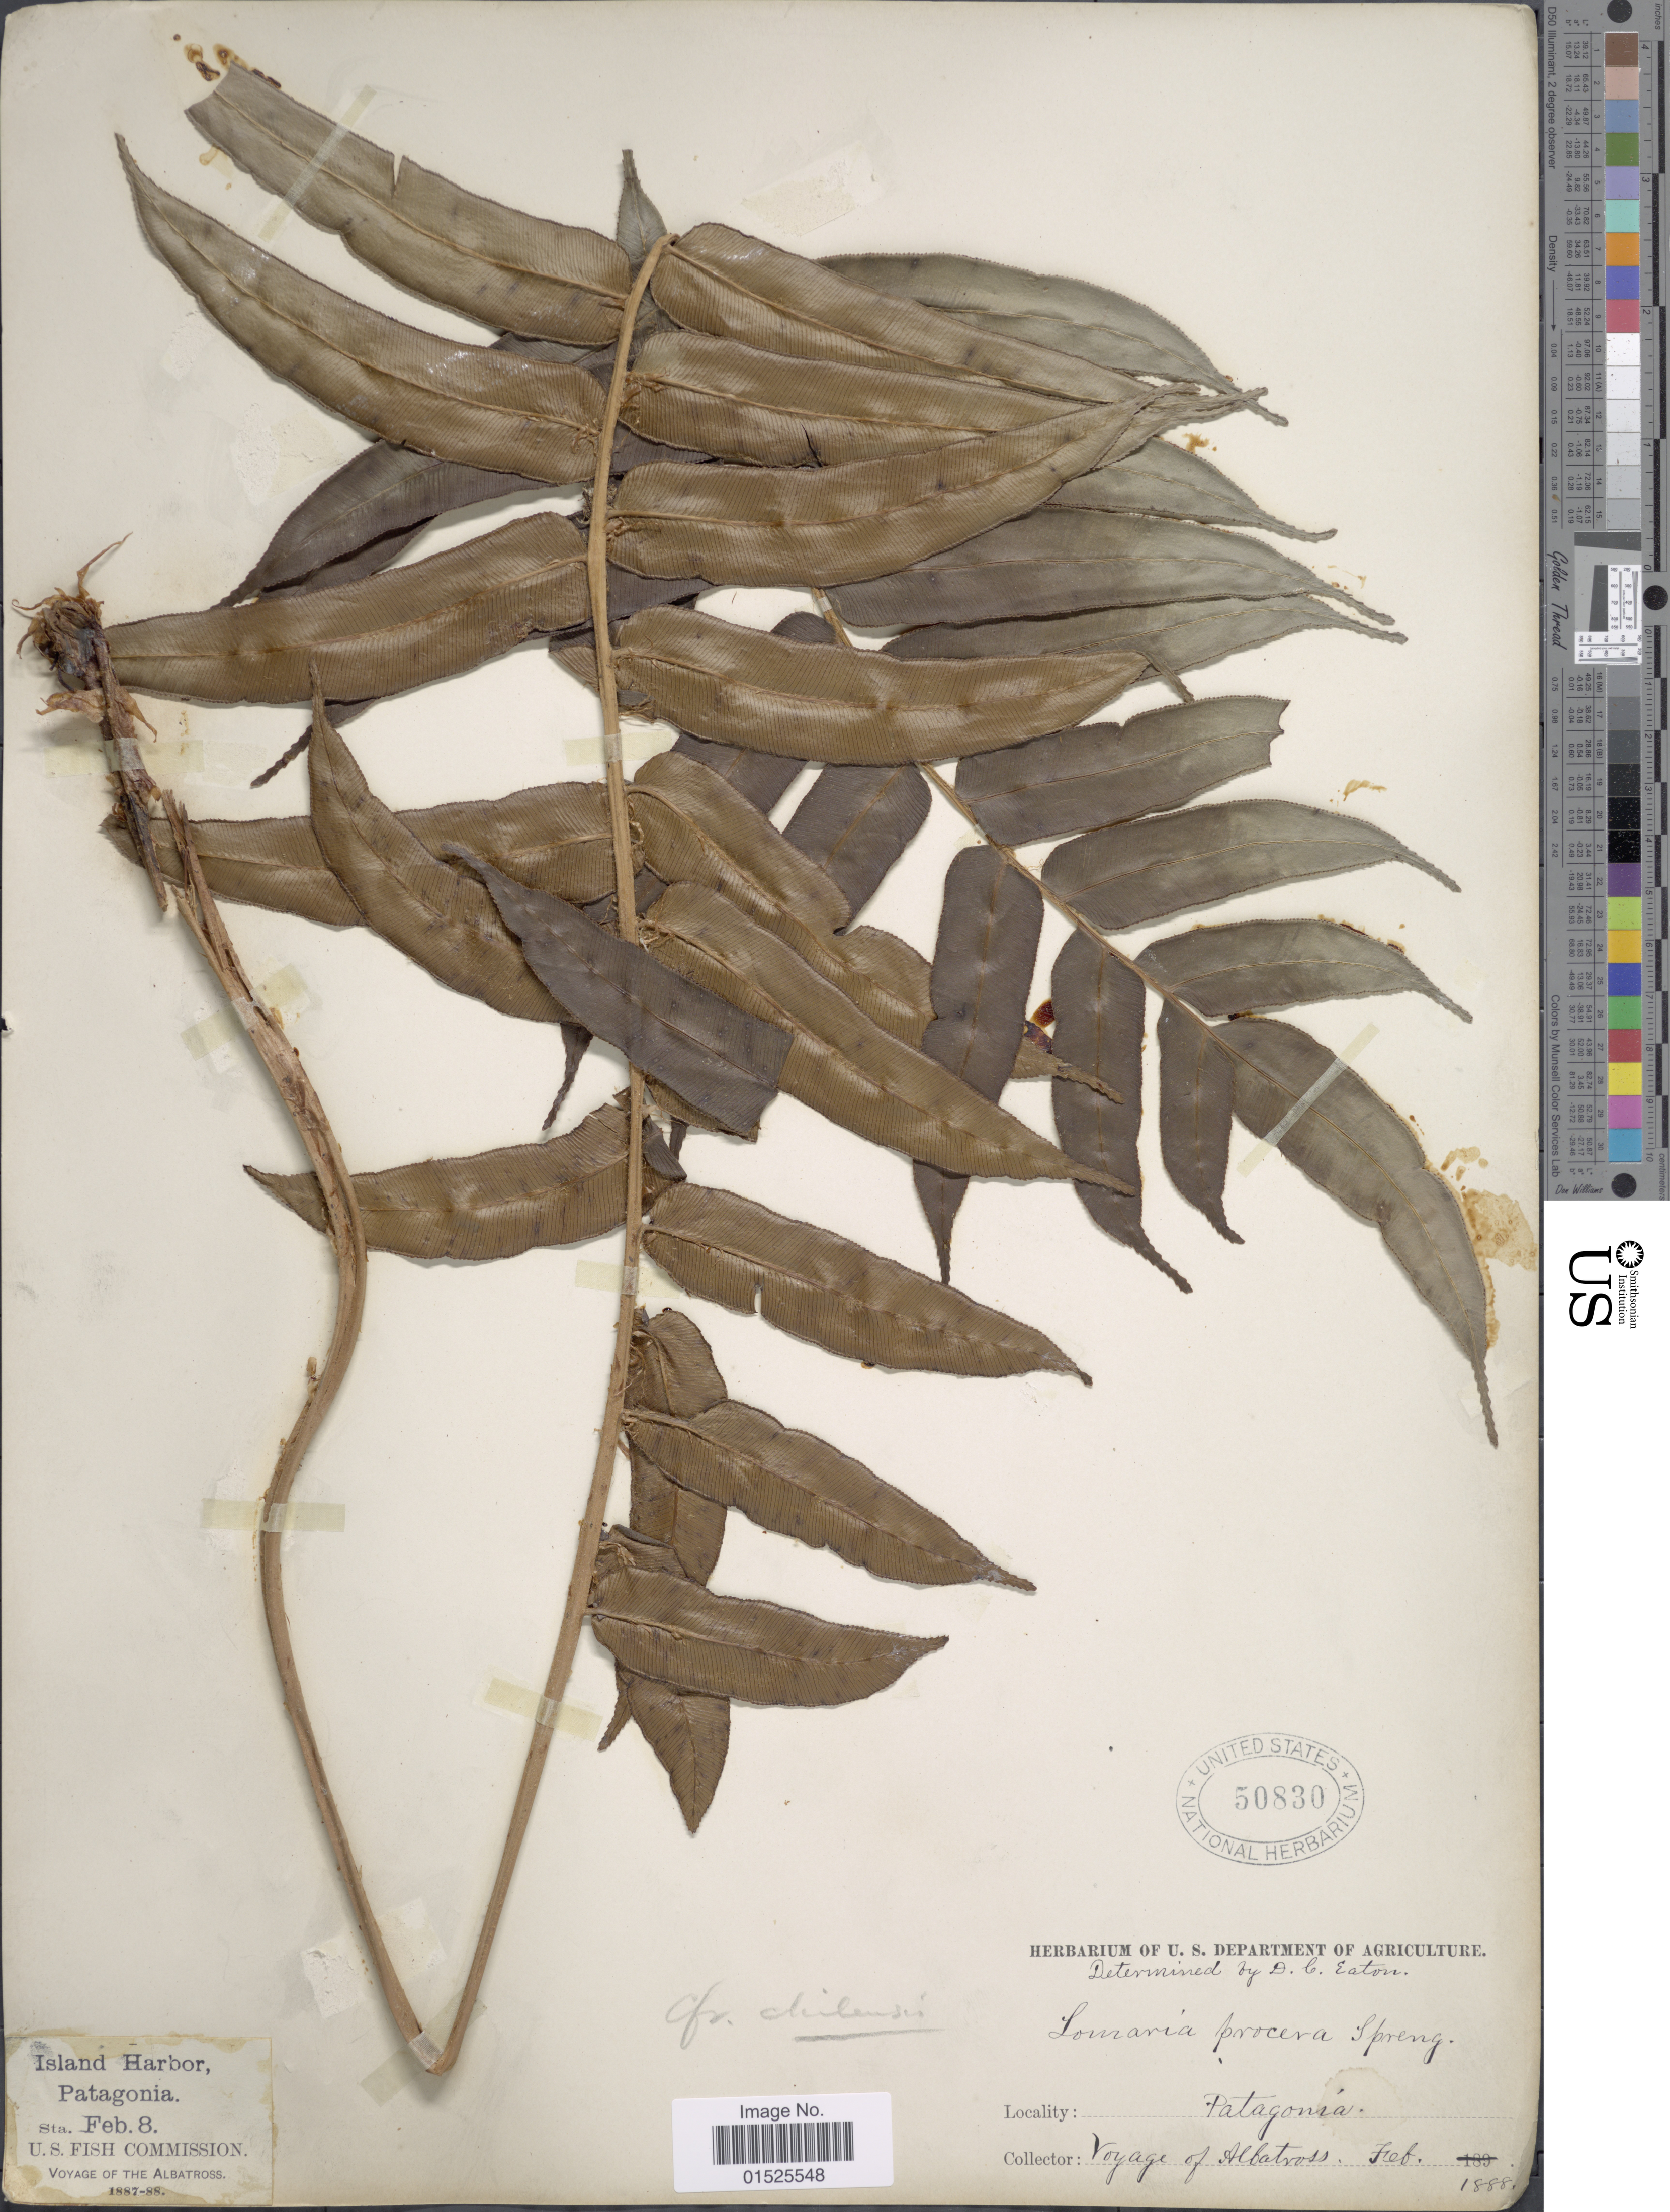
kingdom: Plantae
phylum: Tracheophyta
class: Polypodiopsida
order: Polypodiales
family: Blechnaceae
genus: Blechnum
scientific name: Blechnum chilense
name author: (Kaulf.) Mett.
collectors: "The Albatross"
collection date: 1888-02-08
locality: Island Harbor. Patagonia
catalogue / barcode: US 50830